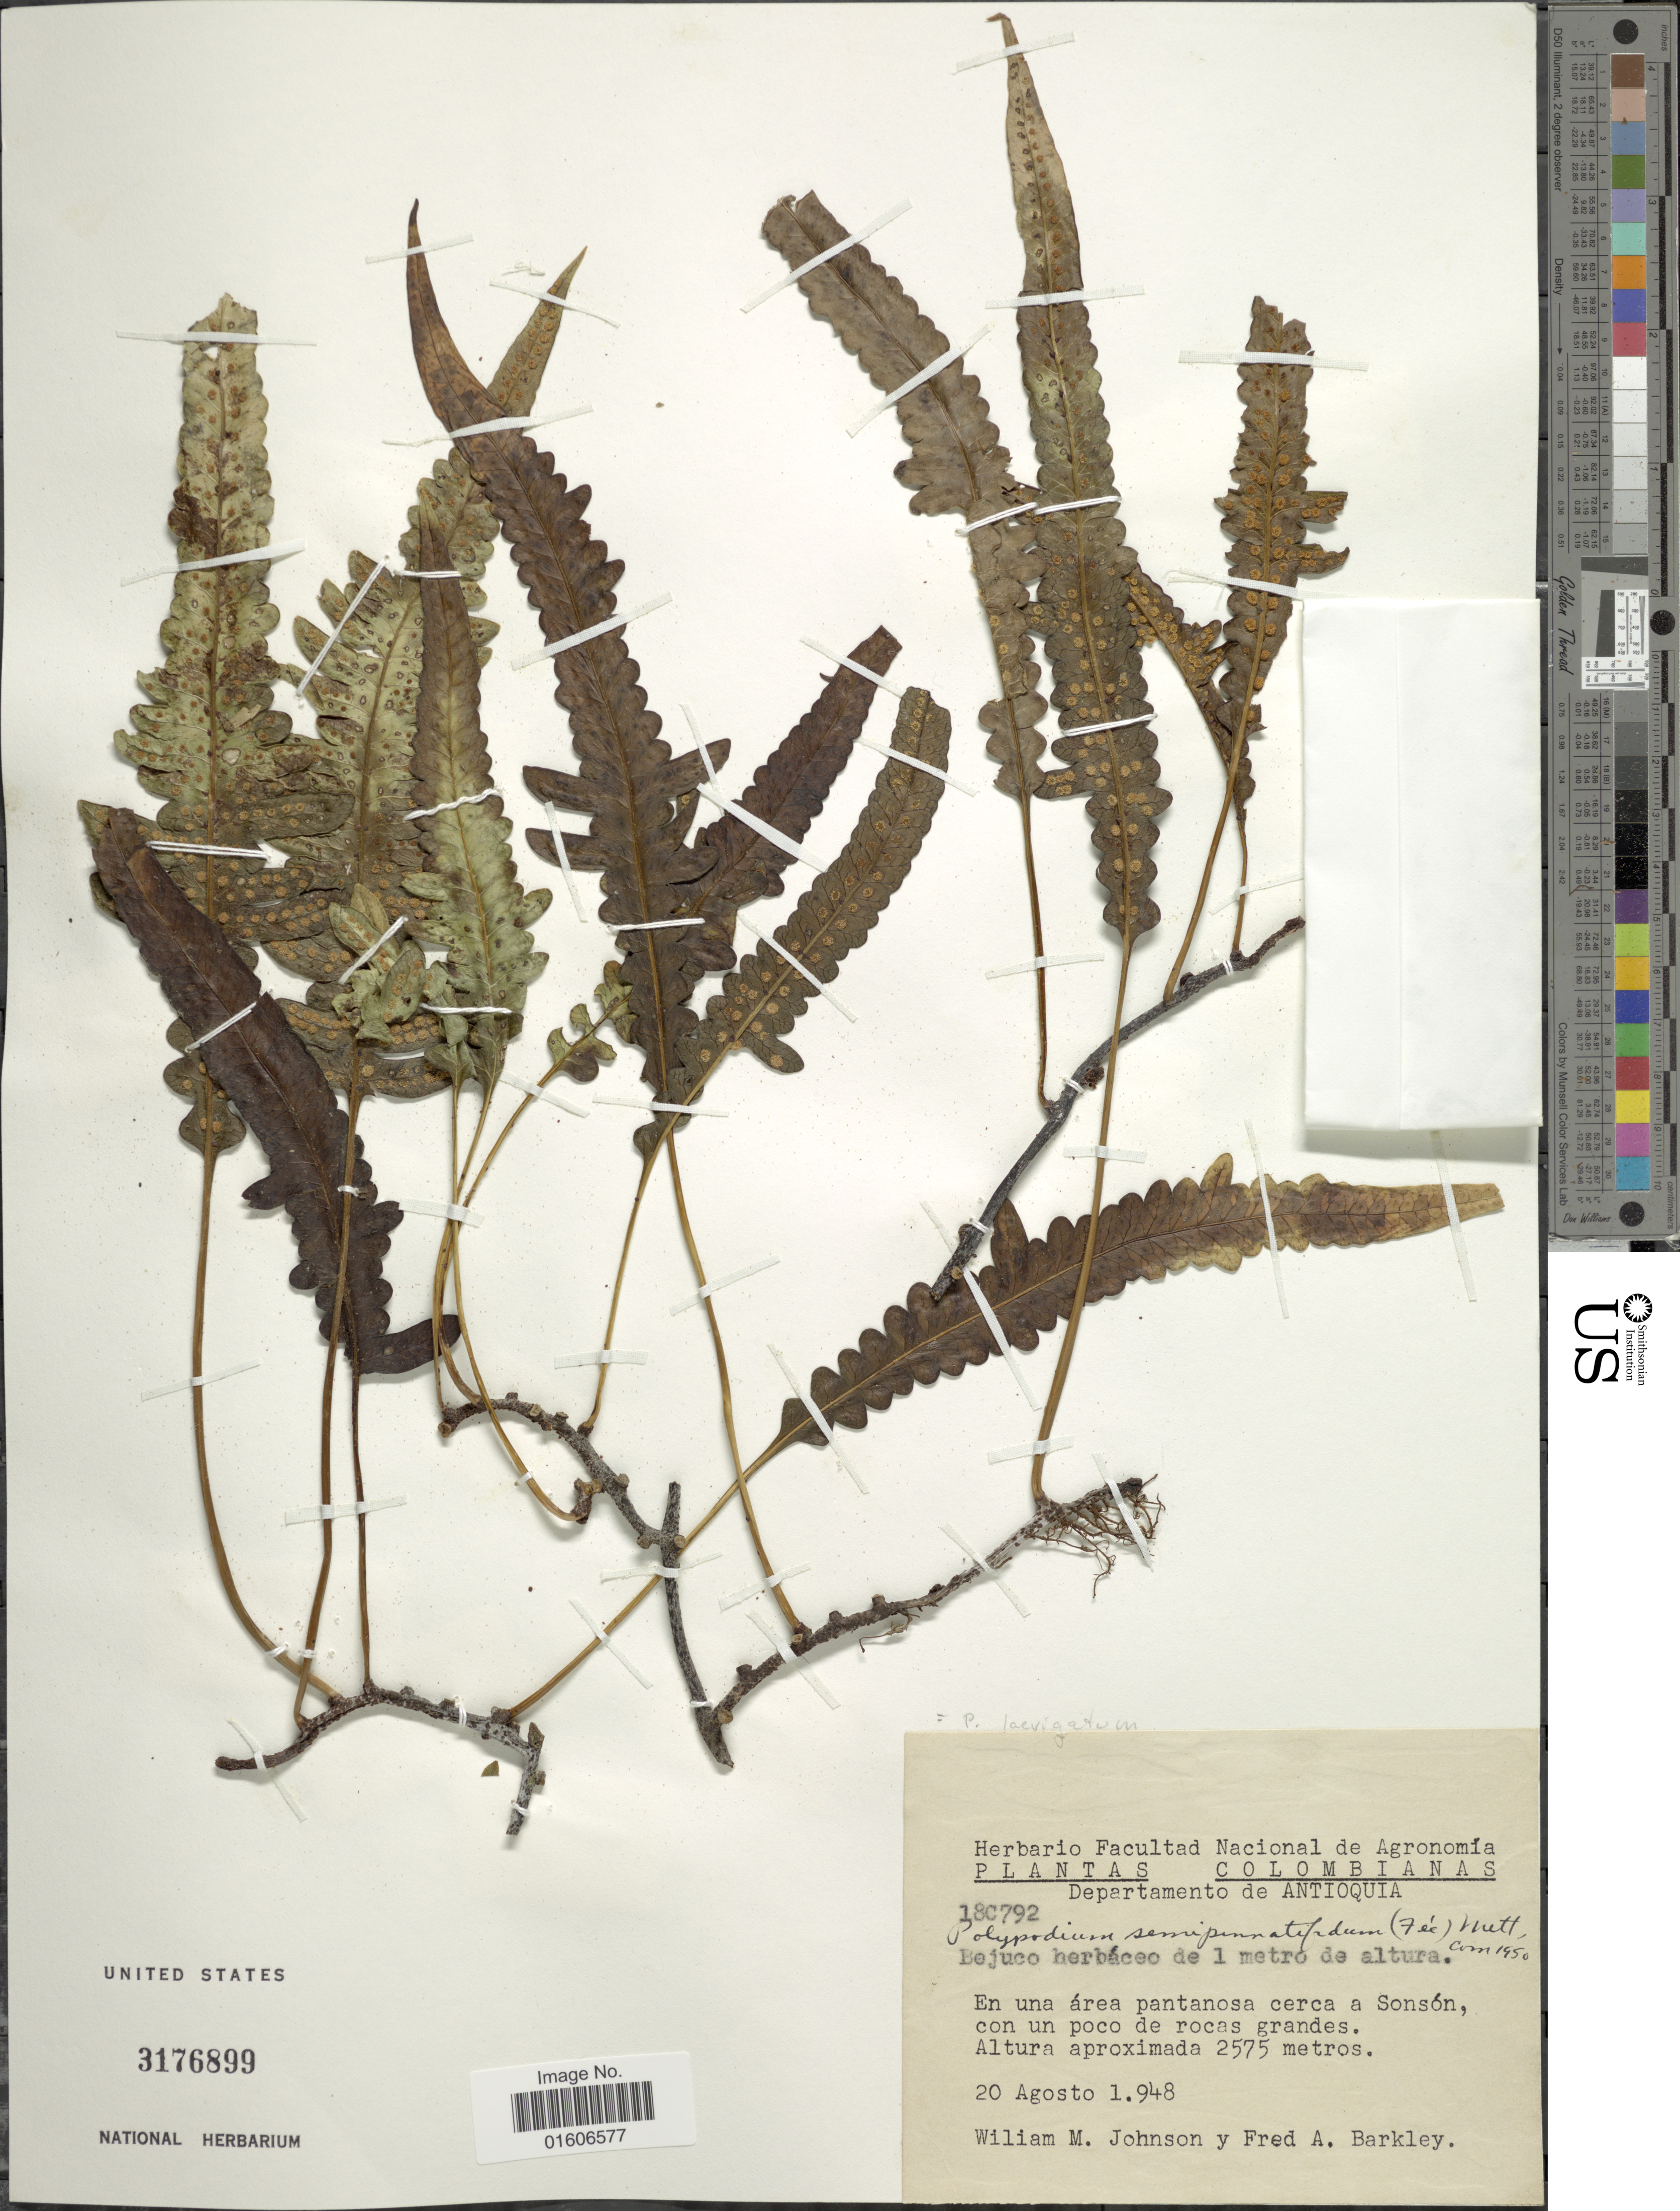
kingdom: Plantae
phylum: Tracheophyta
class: Polypodiopsida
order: Polypodiales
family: Polypodiaceae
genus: Serpocaulon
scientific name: Serpocaulon levigatum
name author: (Cav.) A.R. Sm.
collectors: W. M. Johnson & F. A. Barkley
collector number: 180792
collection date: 1948-08-20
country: Colombia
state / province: Antioquia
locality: Departamento de Antioquia. En una área pantanosa cerca a Sonsón, con un poco de rocas grandes.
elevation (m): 2575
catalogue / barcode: US 3176899